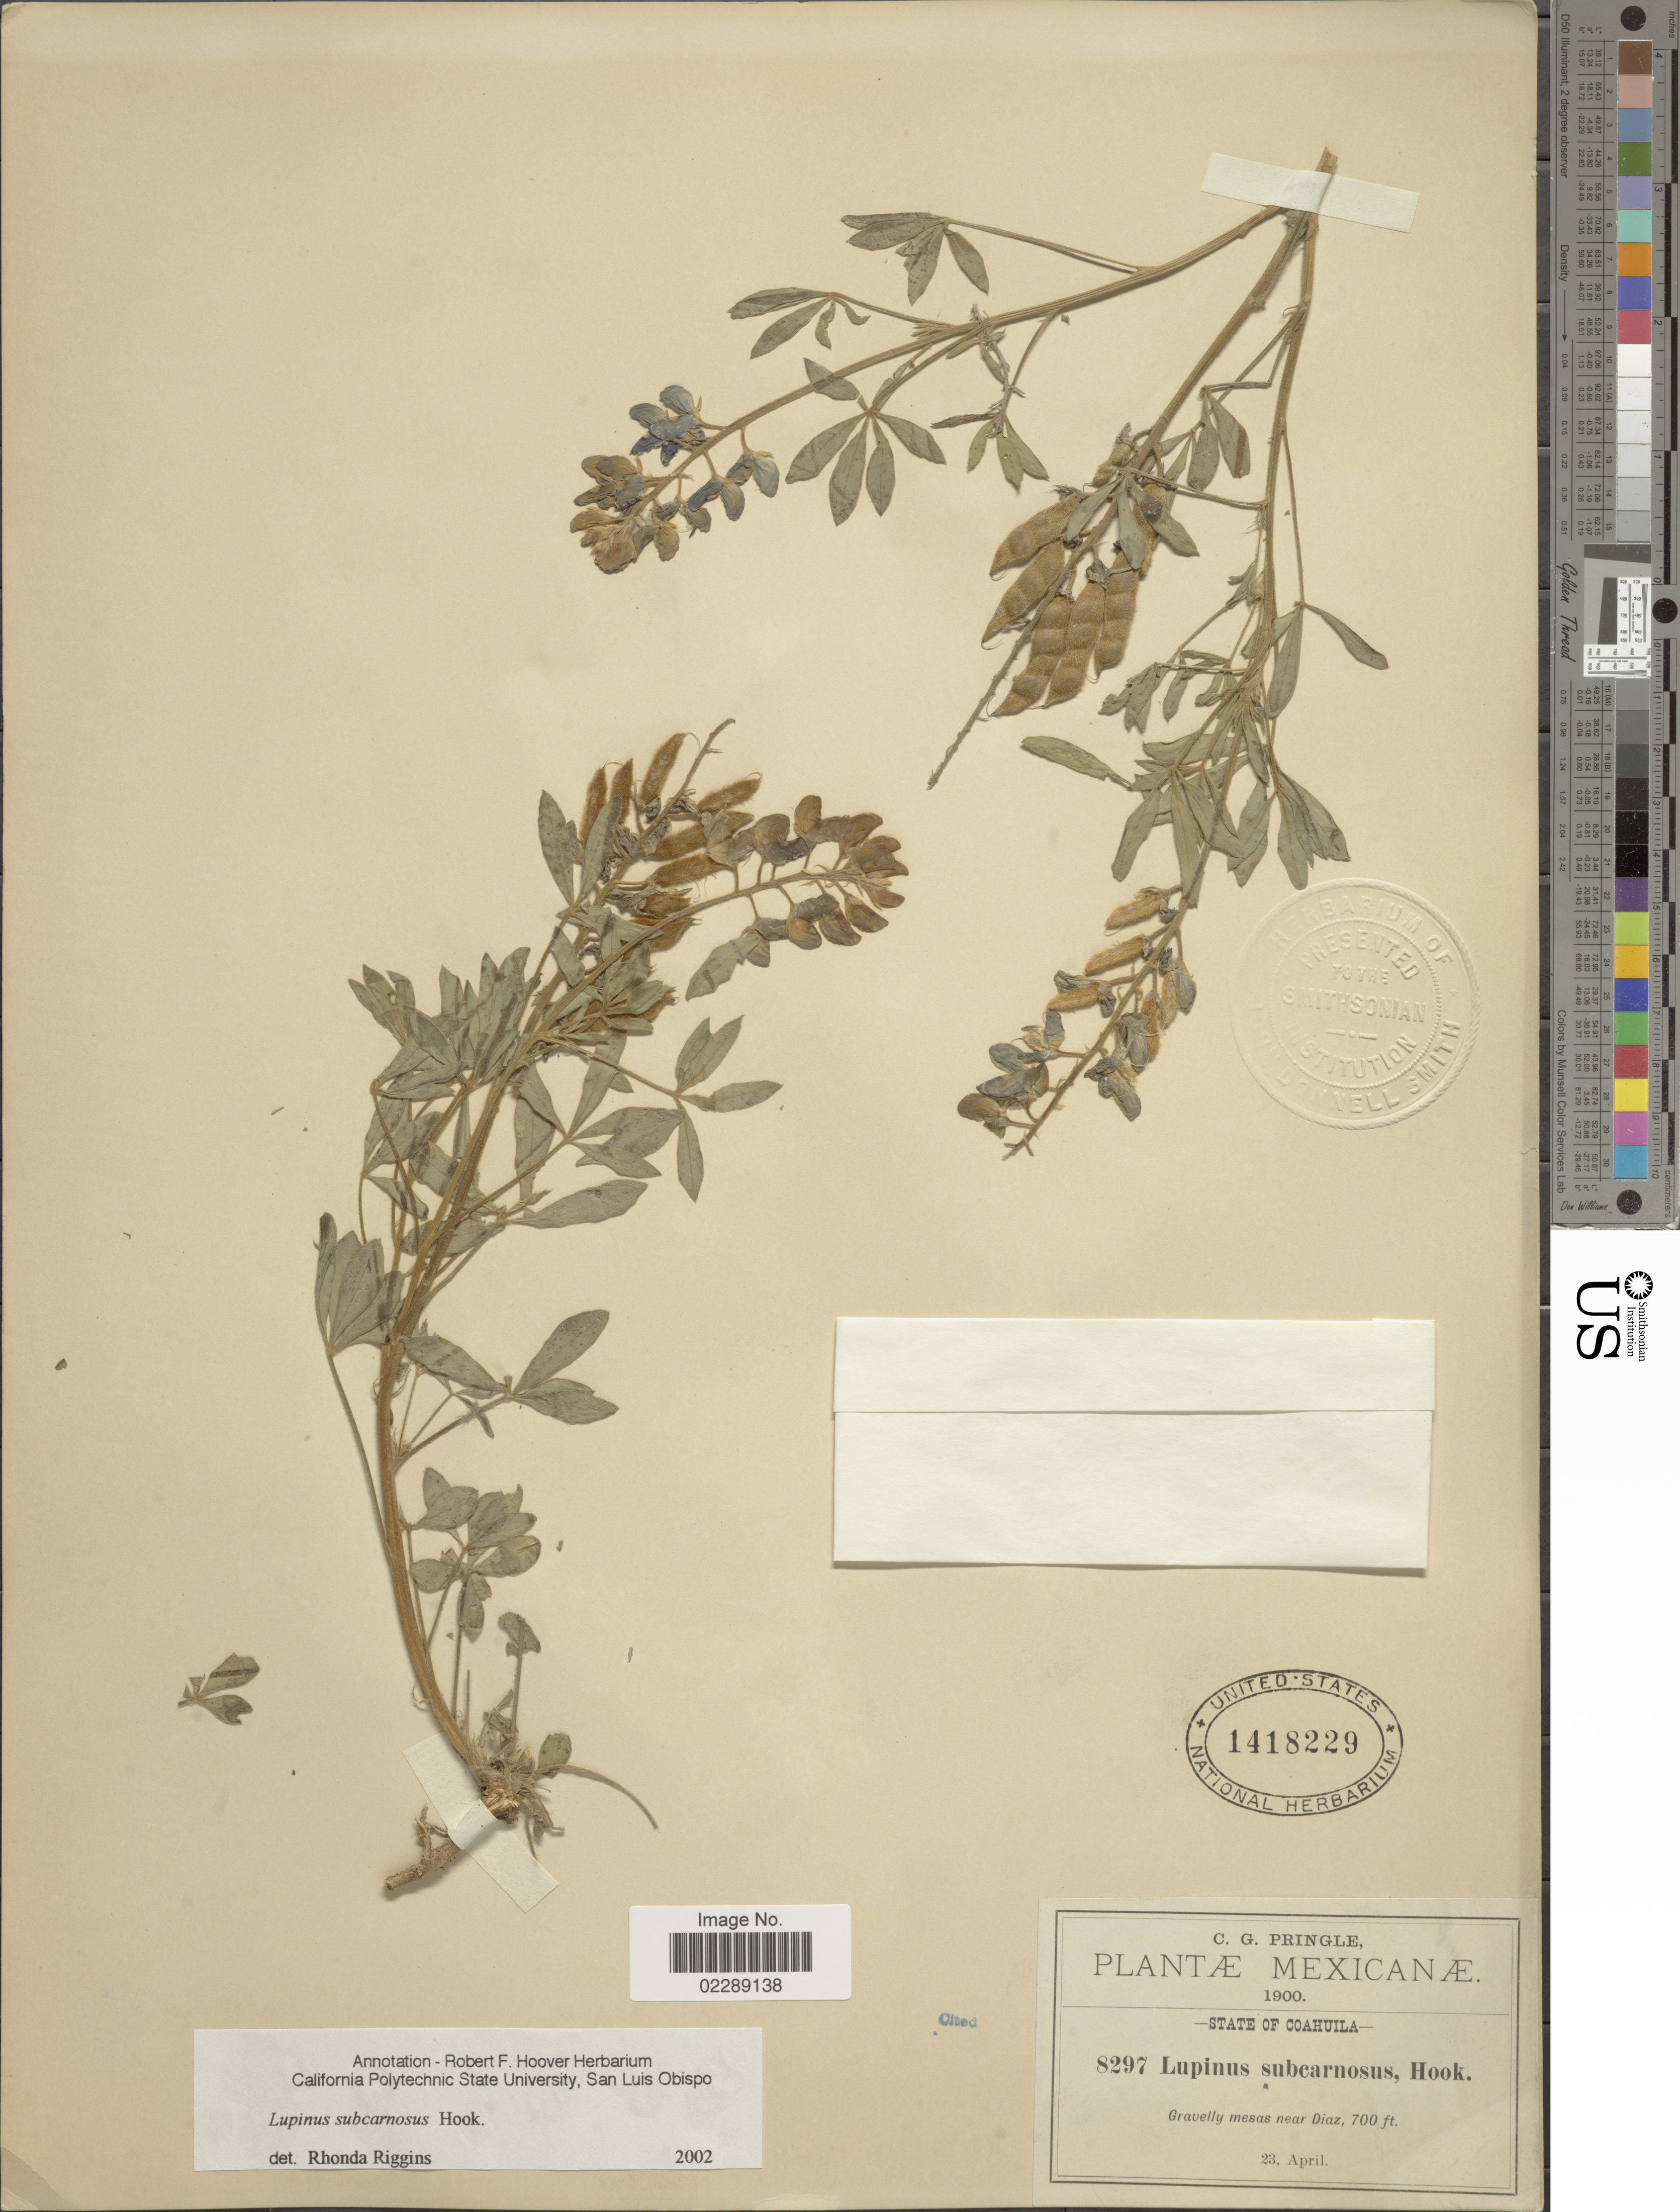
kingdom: Plantae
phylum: Tracheophyta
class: Magnoliopsida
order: Fabales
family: Fabaceae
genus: Lupinus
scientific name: Lupinus subcarnosus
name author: Hook.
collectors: C. G. Pringle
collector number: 8297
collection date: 1900-04-23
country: Mexico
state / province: Coahuila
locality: State of Coahuila, Gravelly mesas near Diaz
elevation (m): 213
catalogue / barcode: US 1418229